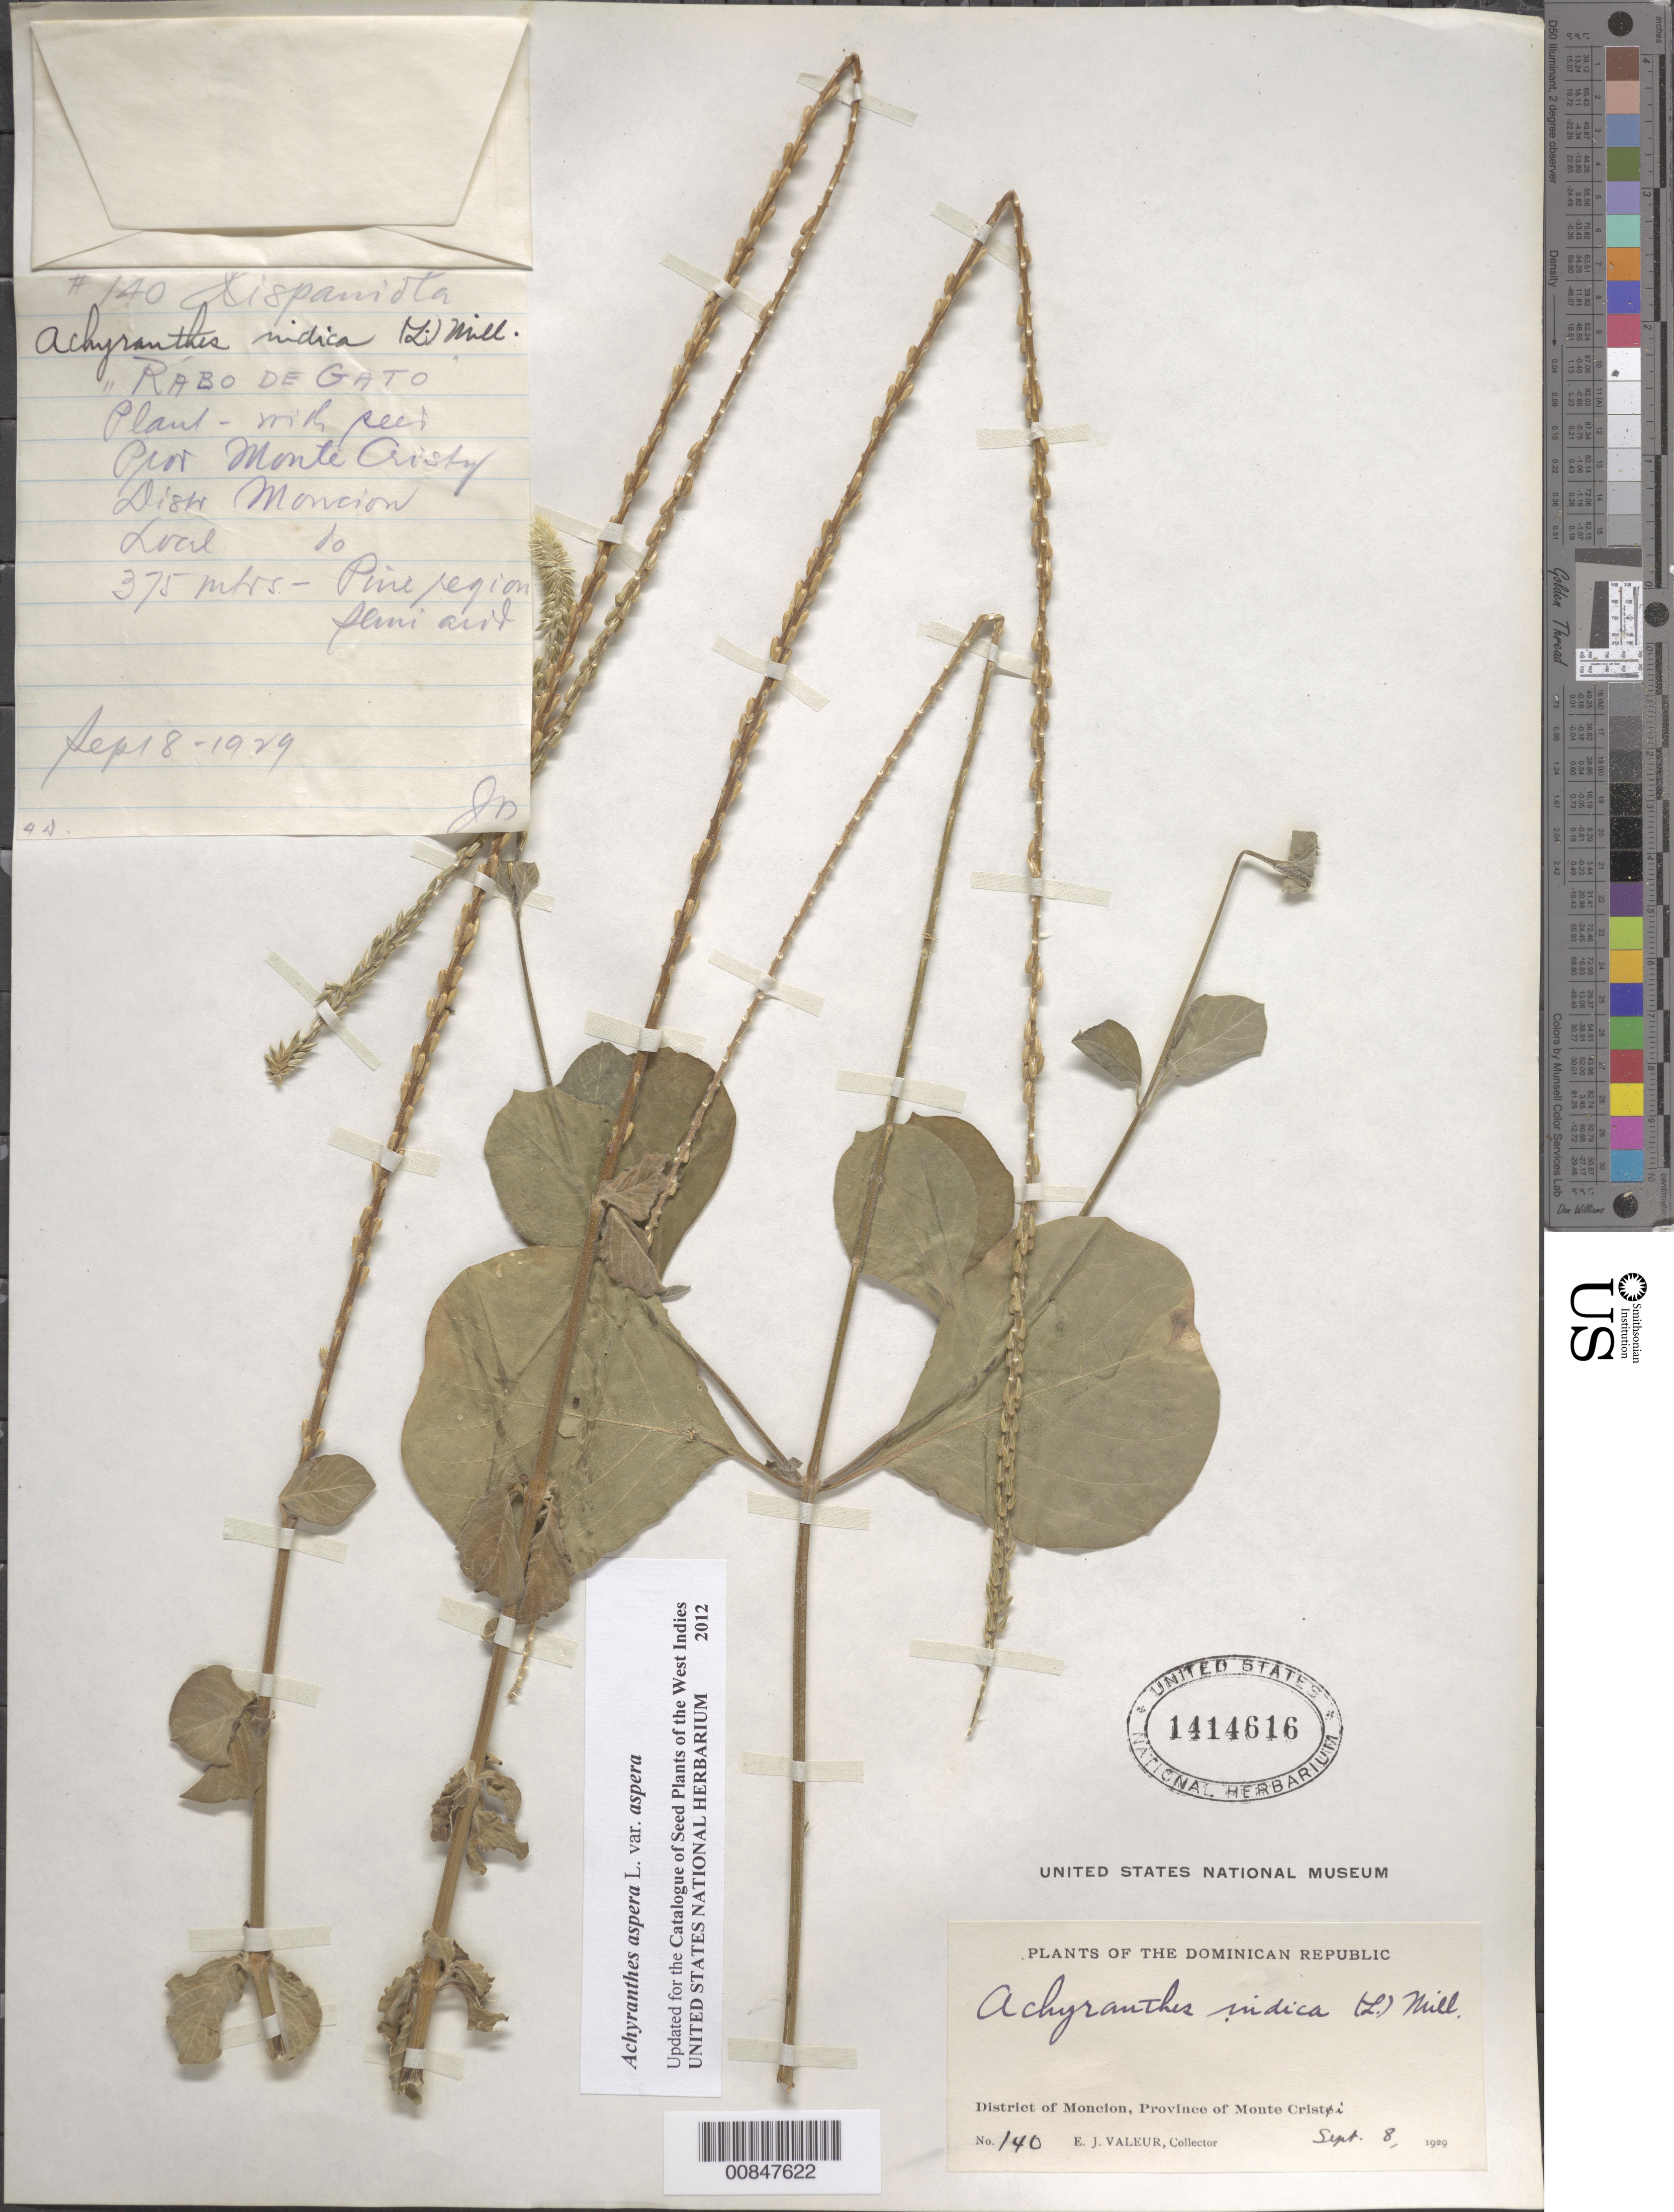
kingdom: Plantae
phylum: Tracheophyta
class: Magnoliopsida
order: Caryophyllales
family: Amaranthaceae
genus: Achyranthes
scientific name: Achyranthes aspera var. aspera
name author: L.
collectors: E. Valeur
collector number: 140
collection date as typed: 08 Sep 1929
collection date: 1929-09-08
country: Dominican Republic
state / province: Monte Cristi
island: Hispaniola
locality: District of Monción.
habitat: Pine region, semi arid.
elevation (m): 375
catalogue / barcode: US 1414616